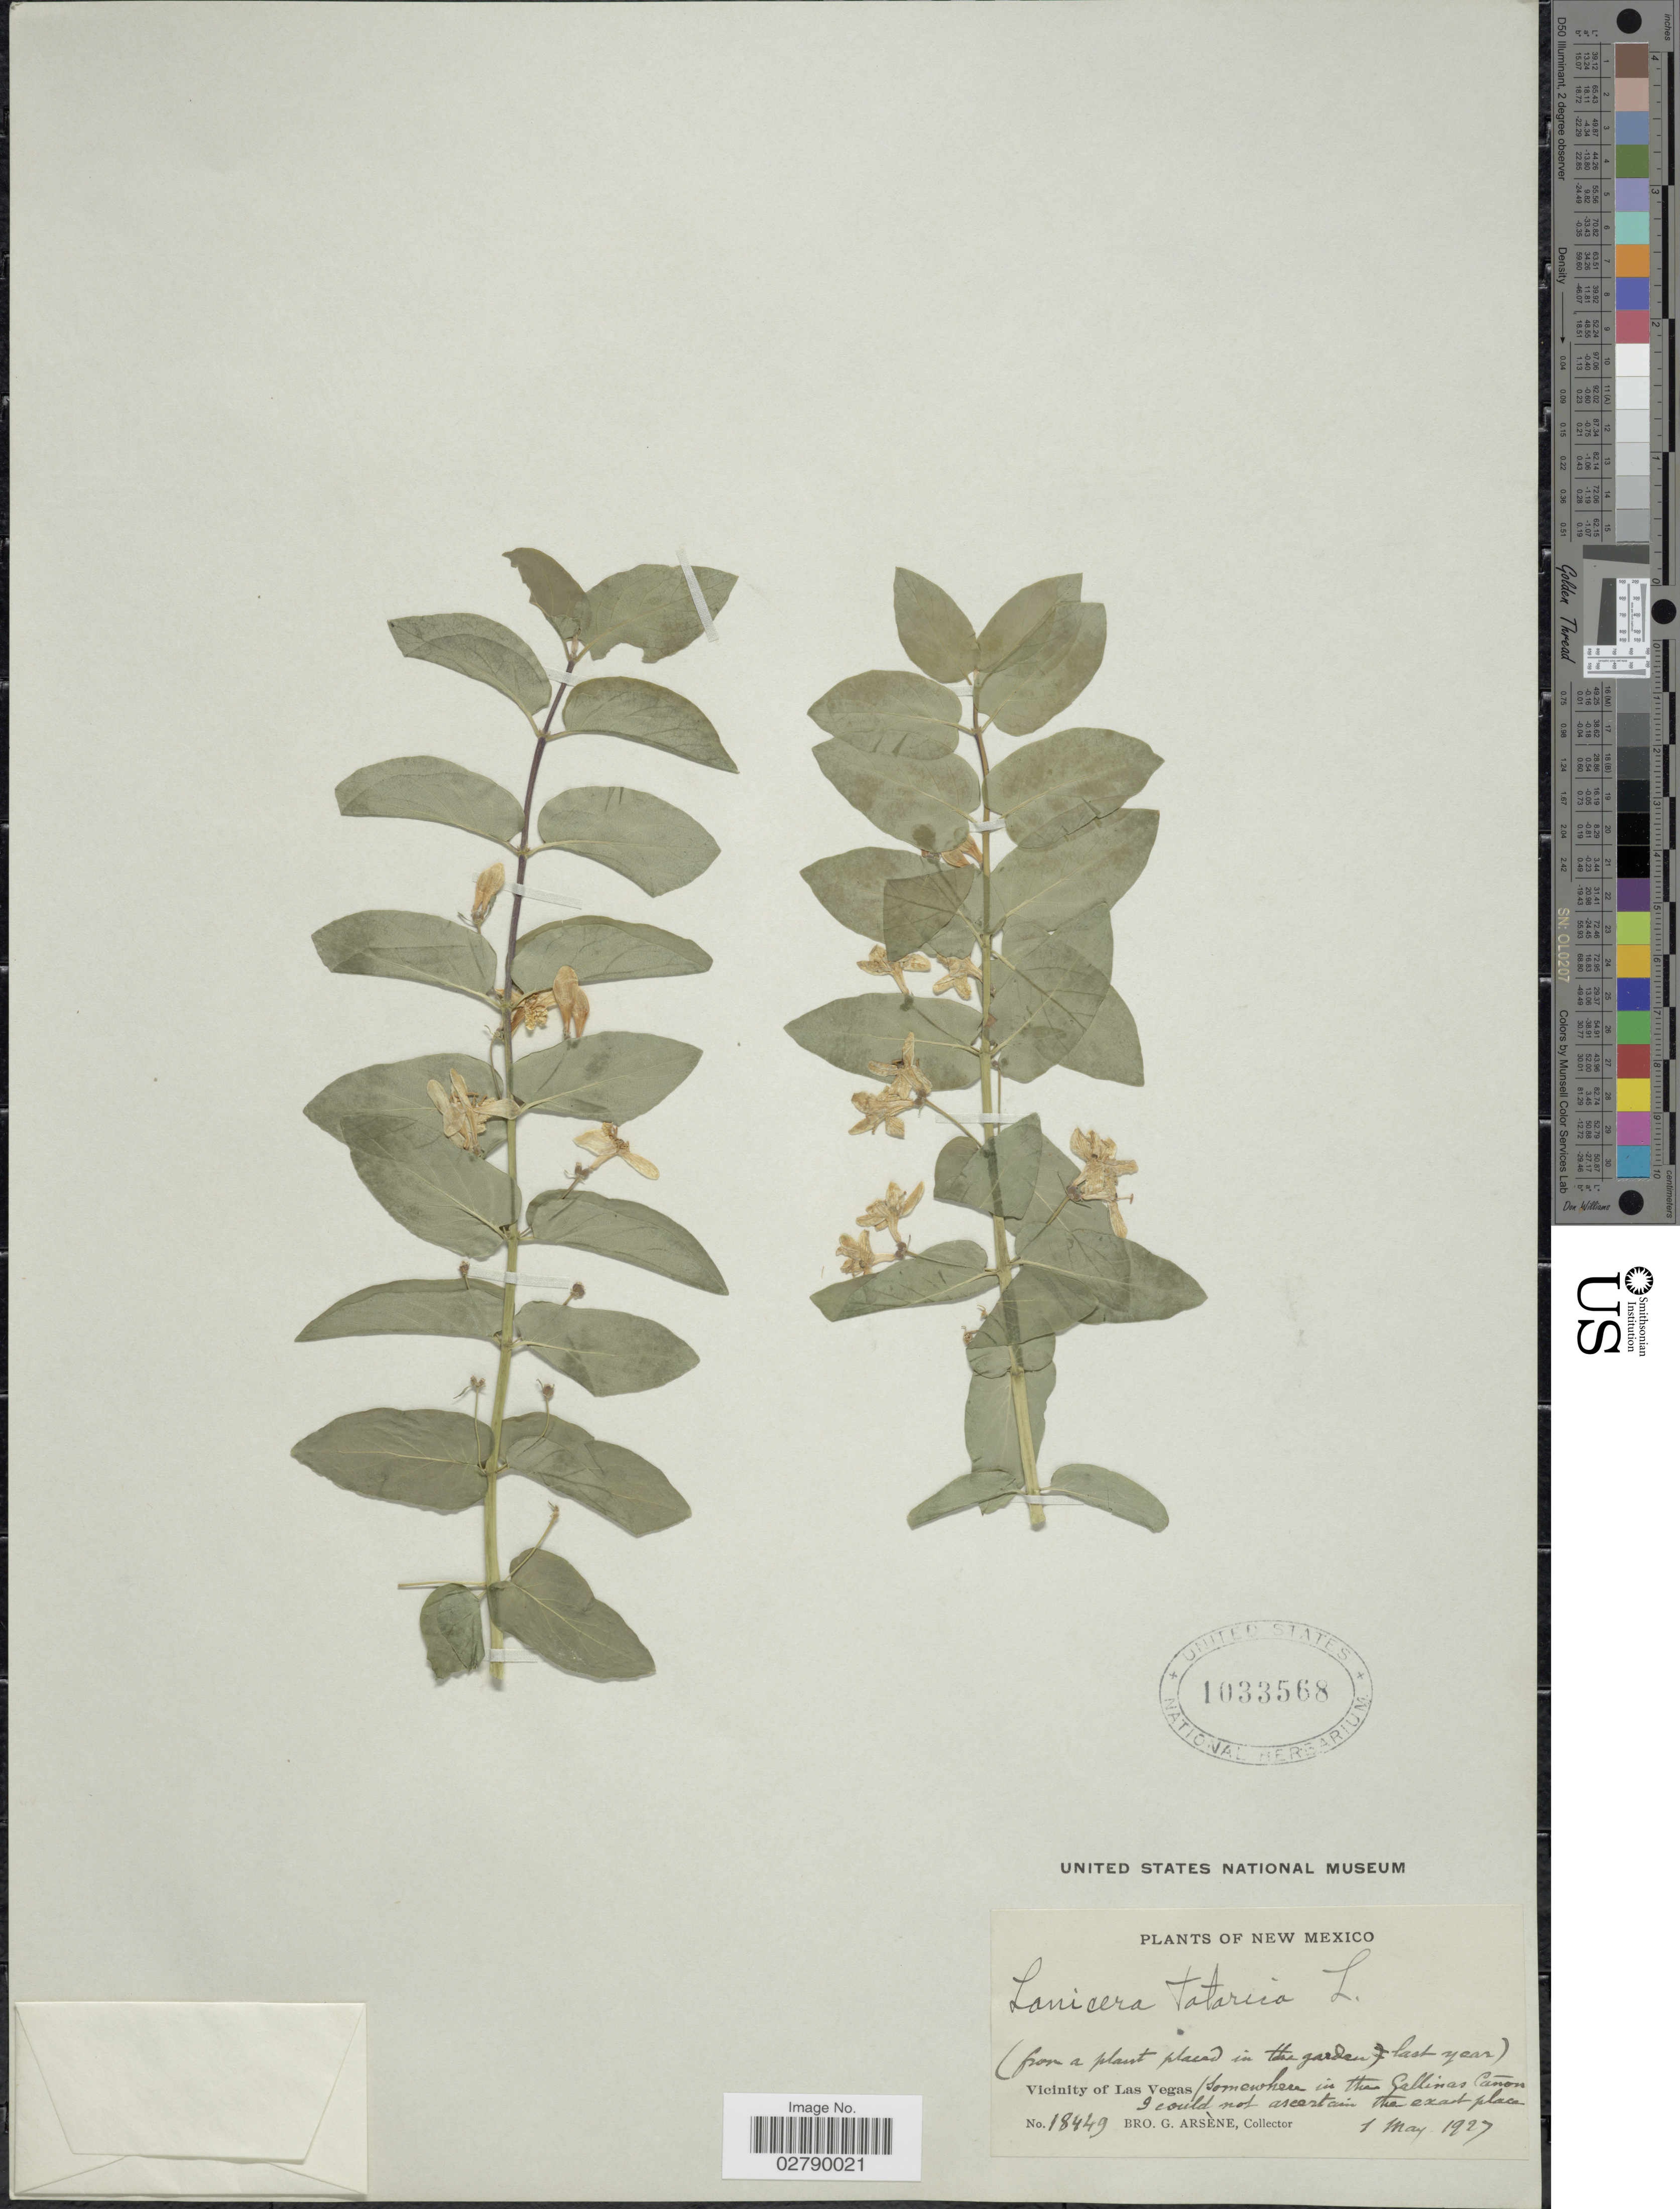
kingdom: Plantae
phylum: Tracheophyta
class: Magnoliopsida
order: Dipsacales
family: Caprifoliaceae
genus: Lonicera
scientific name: Lonicera tatarica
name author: L.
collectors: Bro. G. Arsène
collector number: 18449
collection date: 1927-05-01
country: United States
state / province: New Mexico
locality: Vicinity of Las Vegas. Somewhere in the Gallinas Cañon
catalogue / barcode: US 1033568